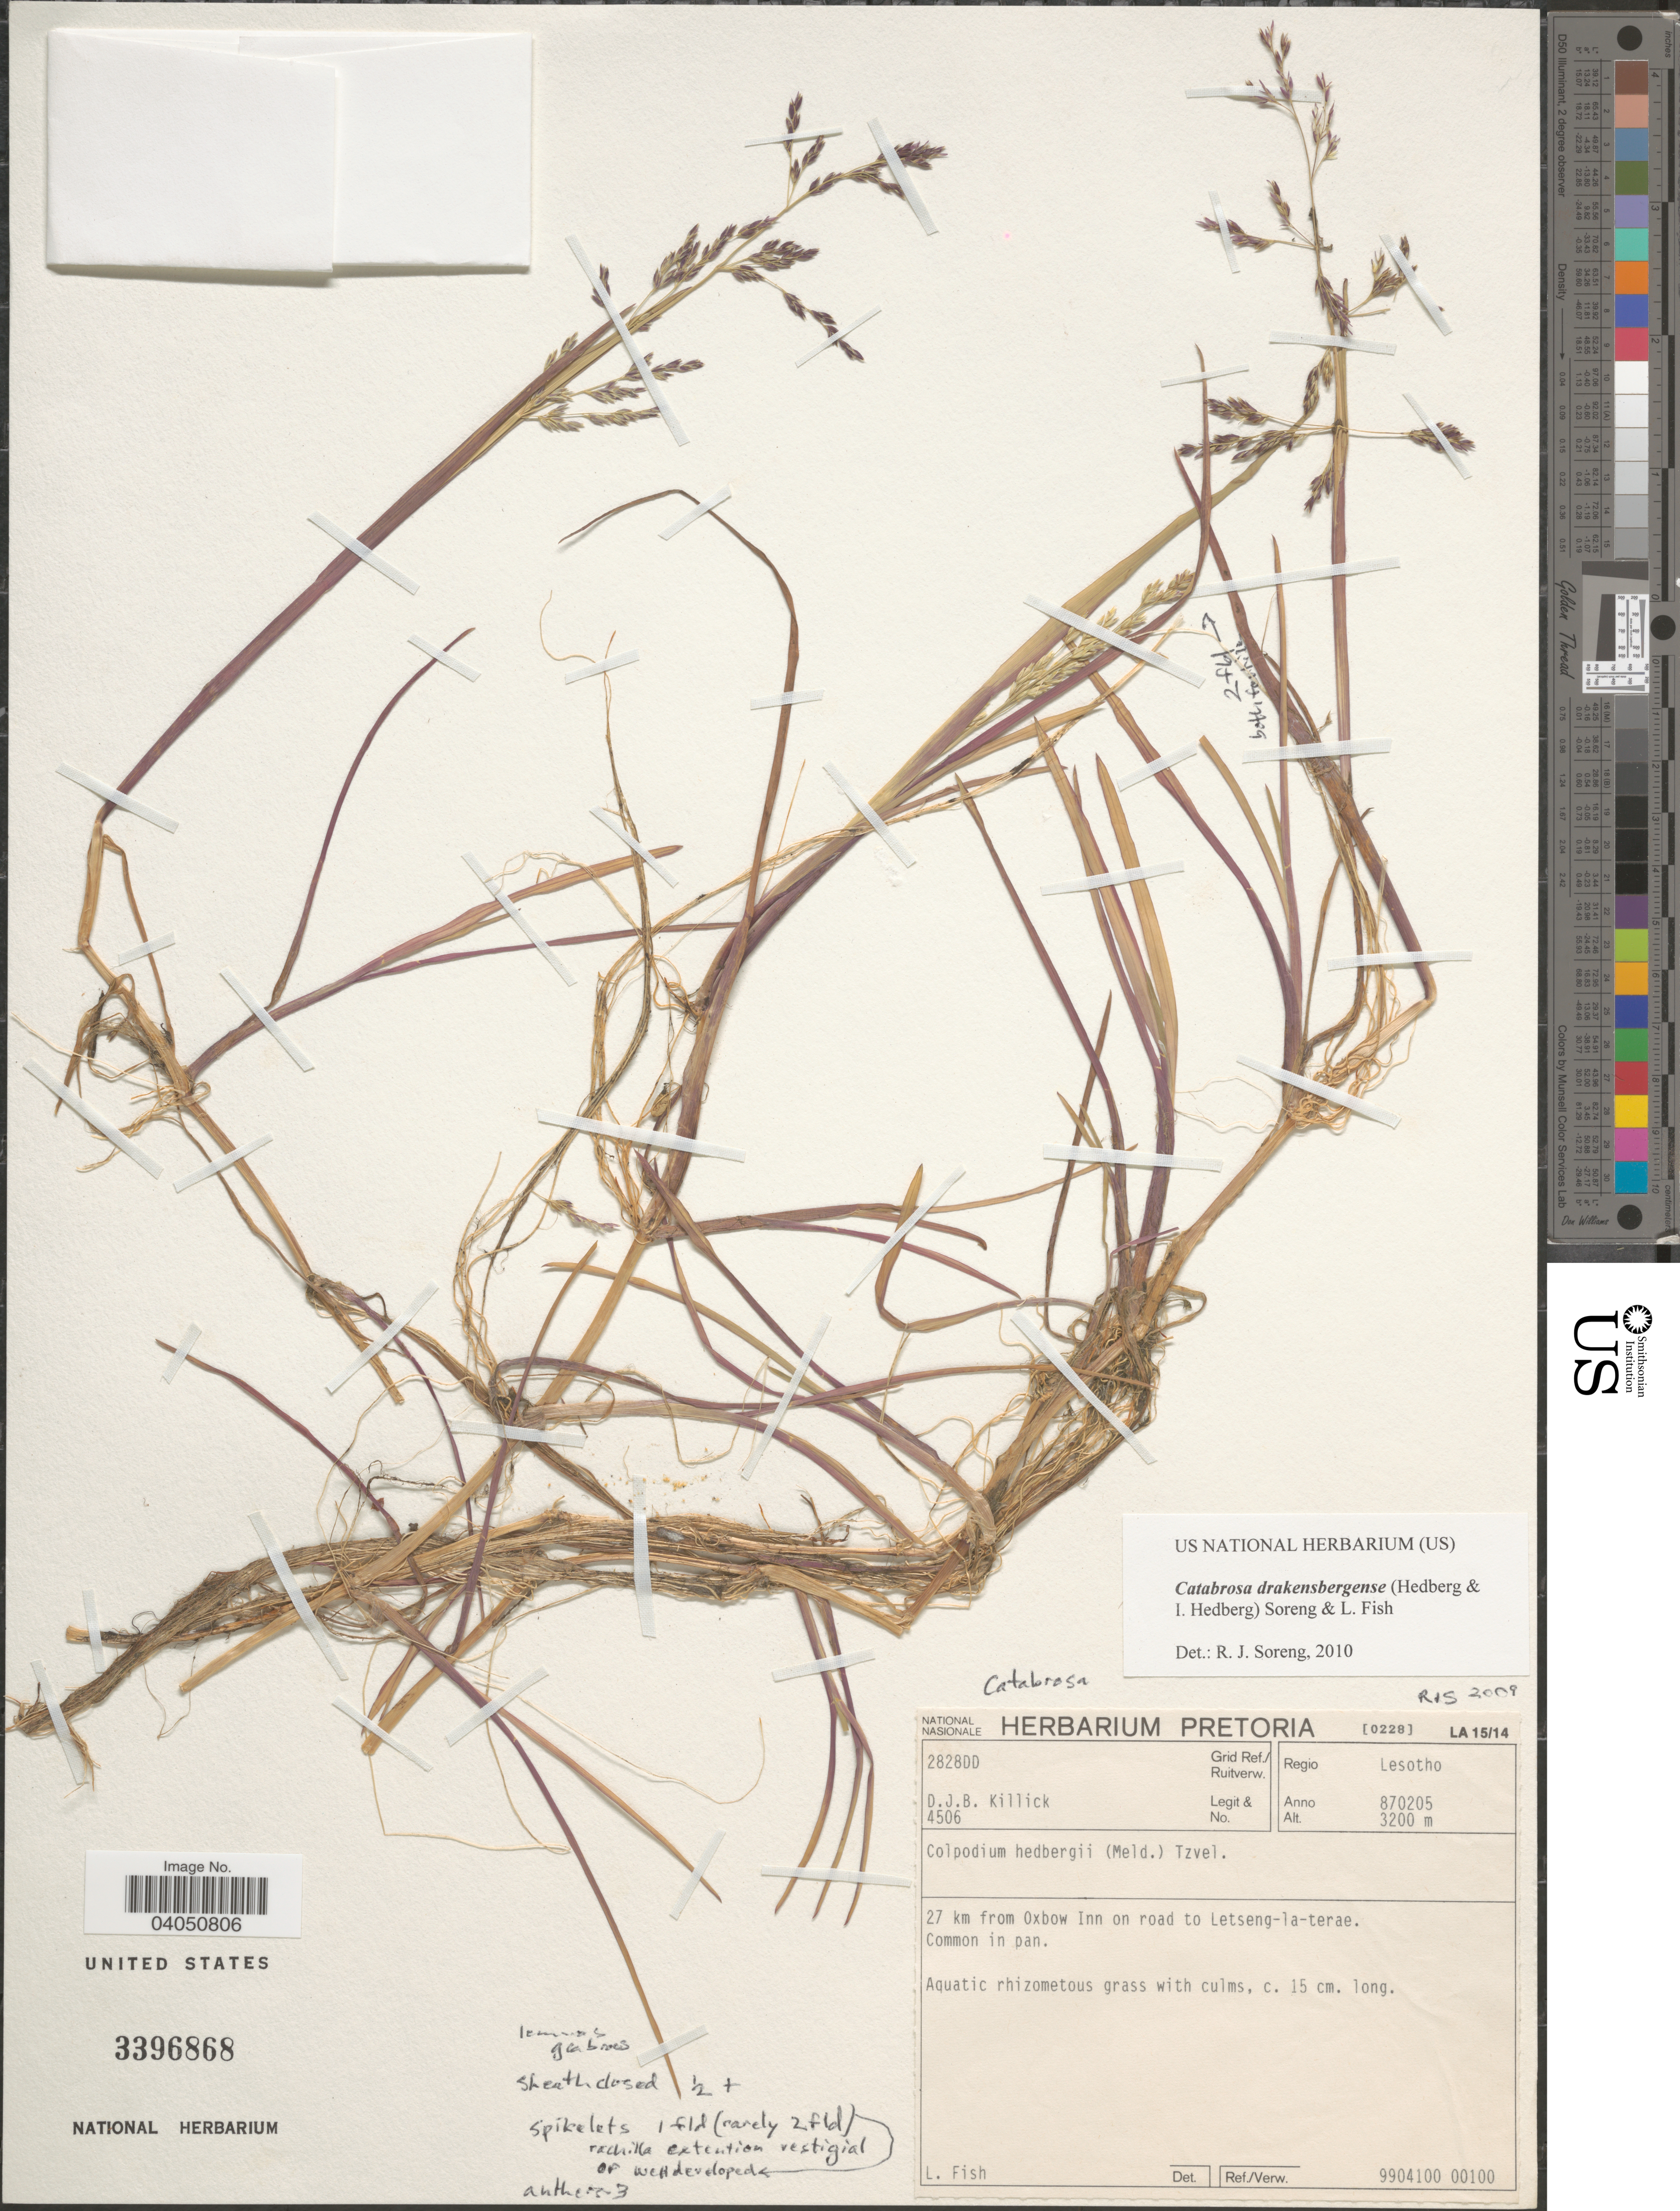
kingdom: Plantae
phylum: Tracheophyta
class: Liliopsida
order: Poales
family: Poaceae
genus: Catabrosa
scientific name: Catabrosa drakensbergensis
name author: (Hedberg & I. Hedberg) Soreng & L. Fish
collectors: D. Killick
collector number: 4506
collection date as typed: Transcribed d/m/y: 5/2/87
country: Lesotho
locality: Grid Ref/ Ruitverw. 2828DD. Regio Lesotho. 27 km from Oxbow Inn on road to Letseng-la-terae.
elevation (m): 3200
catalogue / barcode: US 3396868